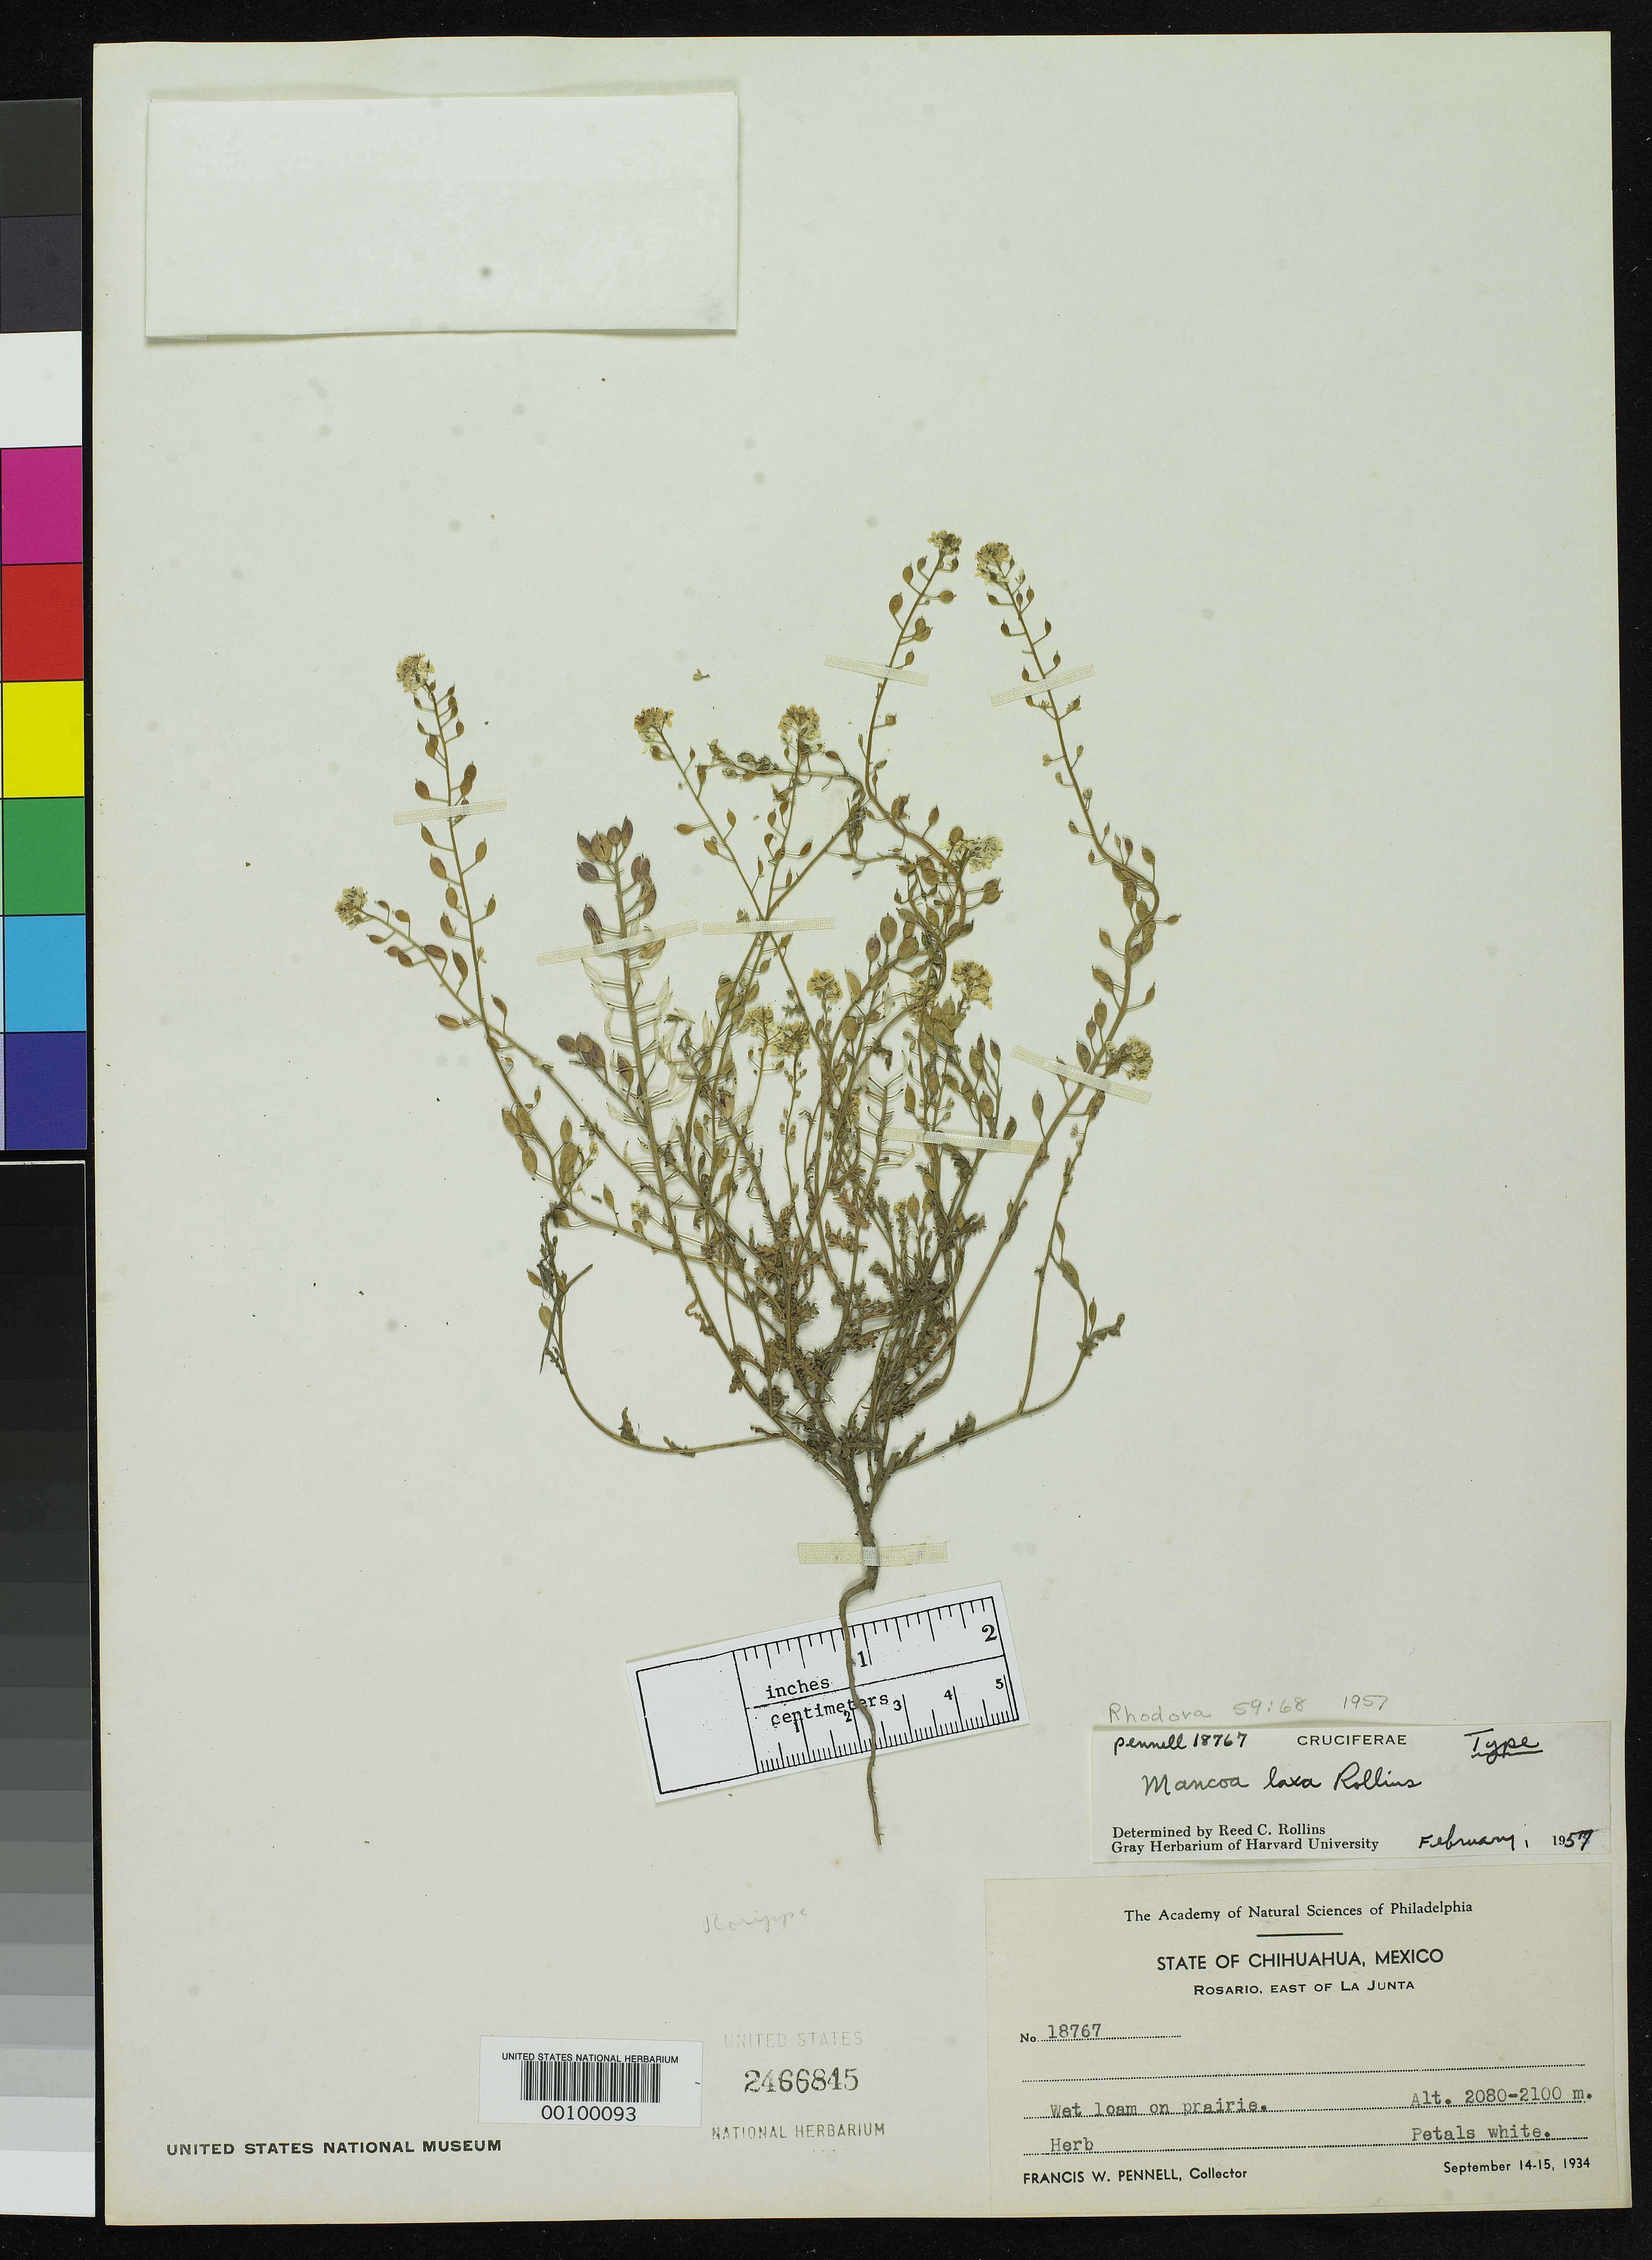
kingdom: Plantae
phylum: Tracheophyta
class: Magnoliopsida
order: Brassicales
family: Brassicaceae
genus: Mancoa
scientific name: Mancoa laxa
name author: Rollins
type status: Holotype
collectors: F. W. Pennell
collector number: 18767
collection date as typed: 14 Sep 1934 to 15 Sep 1934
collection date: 1934-09-14/1934-09-15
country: Mexico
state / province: Chihuahua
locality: Rosario, E of La Junta.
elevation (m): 2080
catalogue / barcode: US 2466845